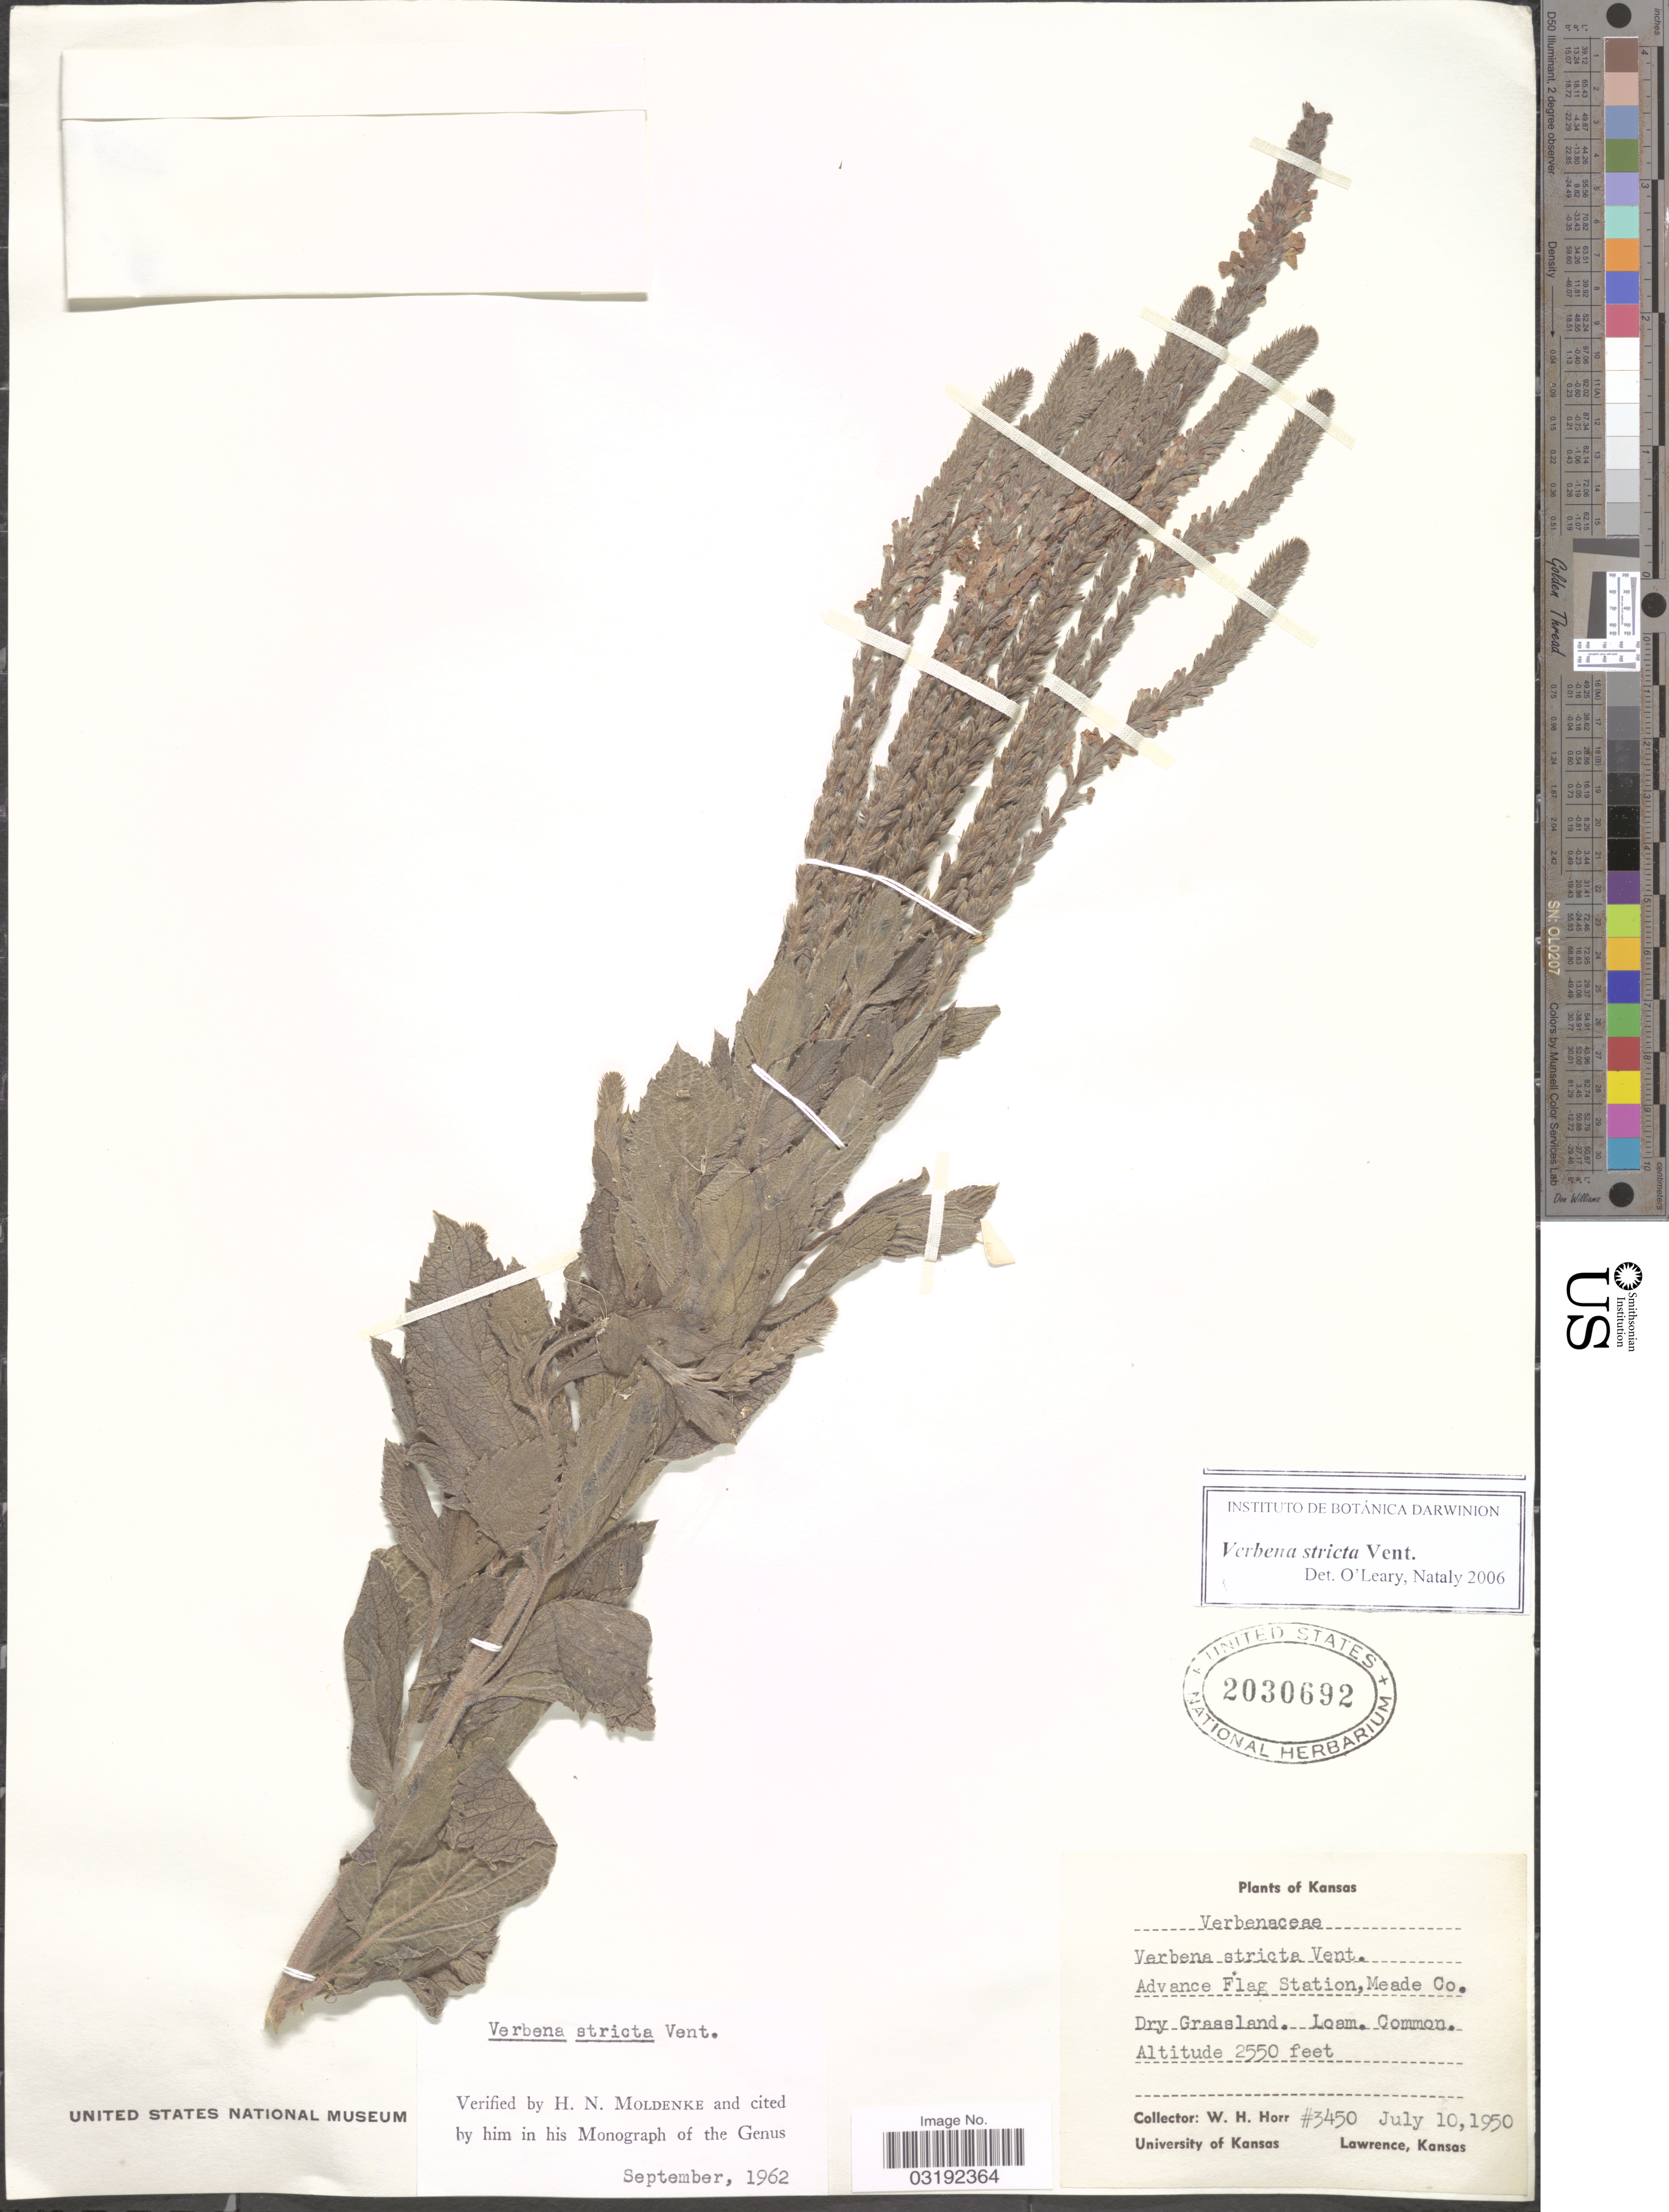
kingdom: Plantae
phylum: Tracheophyta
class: Magnoliopsida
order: Lamiales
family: Verbenaceae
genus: Verbena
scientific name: Verbena stricta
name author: Vent.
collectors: W. H. Horr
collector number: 3450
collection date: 1950-07-10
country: United States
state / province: Kansas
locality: Advance Flag Station, Meade Co. Dry Grassland. Loam. Common.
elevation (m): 777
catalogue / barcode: US 2030692